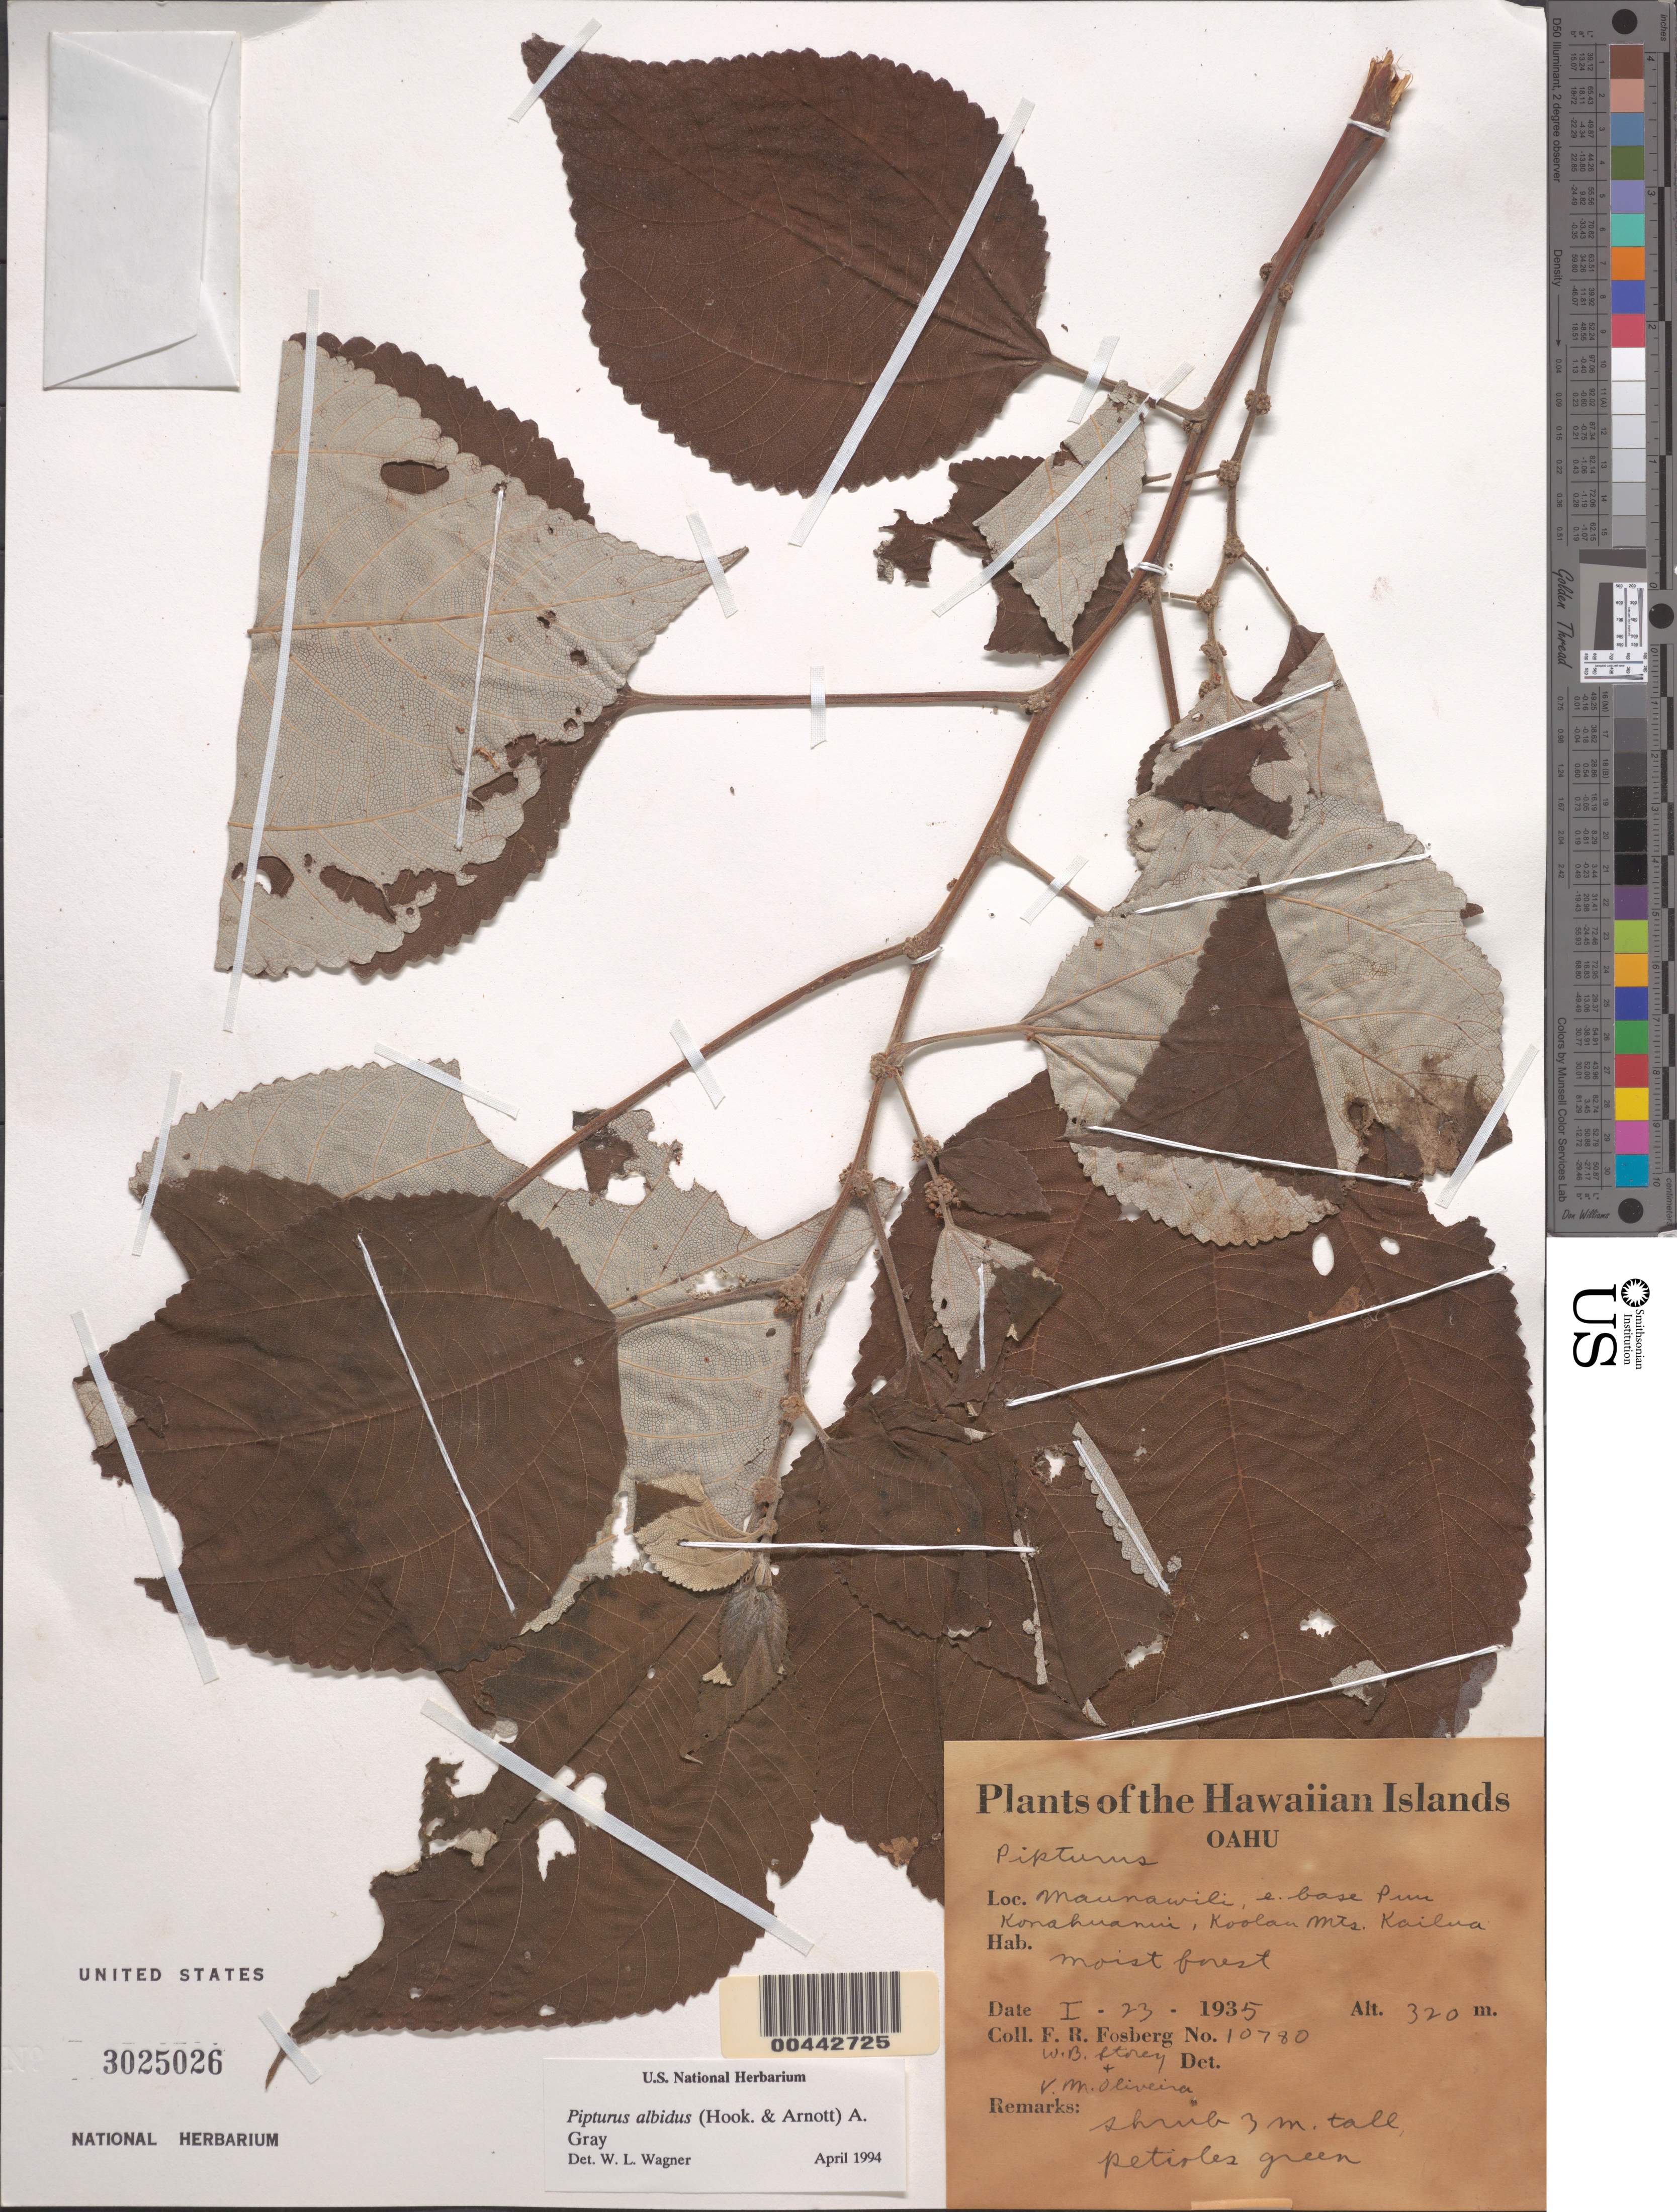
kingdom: Plantae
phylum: Tracheophyta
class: Magnoliopsida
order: Rosales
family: Urticaceae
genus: Pipturus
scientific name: Pipturus albidus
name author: (Hook. & Arn.) A. Gray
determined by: Wagner, W. L., (BOT), Smithsonian Institution - National Museum of Natural History (UNITED STATES)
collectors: F. R. Fosberg, W. Storey & V. Oliveira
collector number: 10780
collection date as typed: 23 Jan 1935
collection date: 1935-01-23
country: United States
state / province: Hawaii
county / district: Honolulu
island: Oahu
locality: Maunawili, east base Puu Konahuanui, Koolau Mts., Kailua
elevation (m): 320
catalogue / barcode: US 3025026